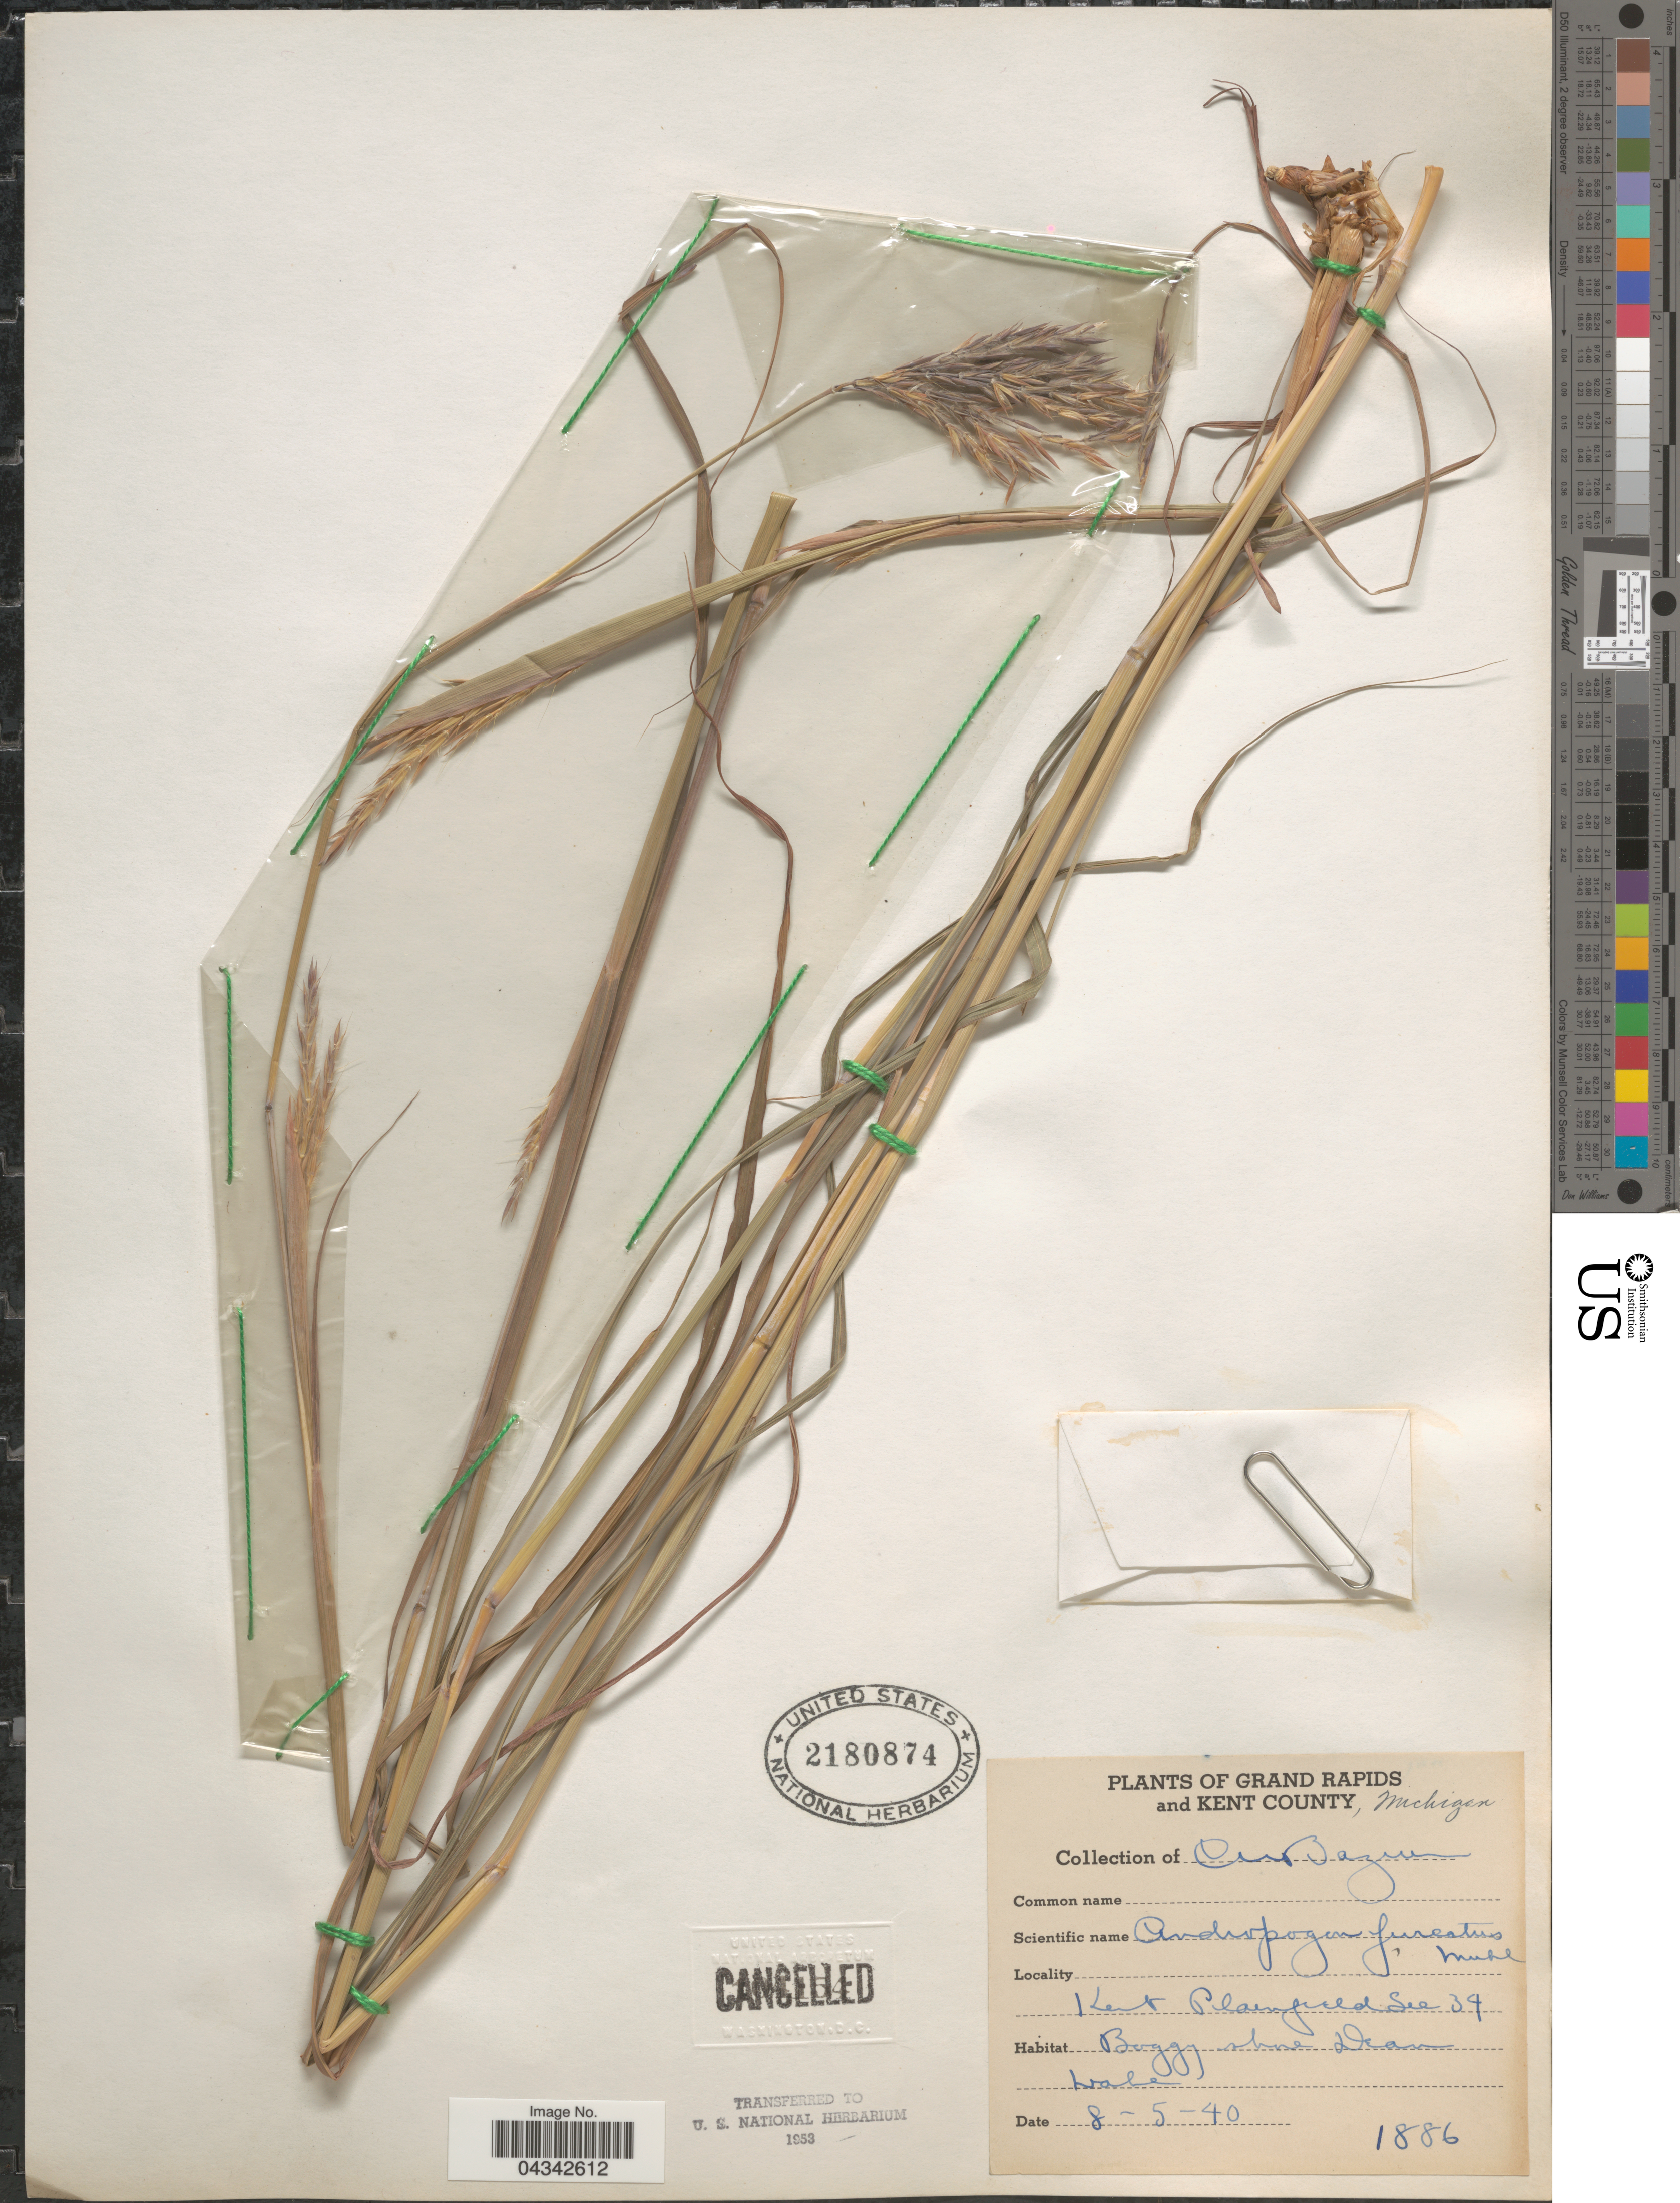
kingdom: Plantae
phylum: Tracheophyta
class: Liliopsida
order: Poales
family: Poaceae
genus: Andropogon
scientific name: Andropogon gerardii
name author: Vitman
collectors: C. Bazuin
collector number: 1886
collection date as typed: Transcribed d/m/y: 5/8/40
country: United States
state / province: Michigan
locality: Grand Rapids and Kent County. Kent Plainfield Sec 34. Boggy shore Dean Lake.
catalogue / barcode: US 2180874